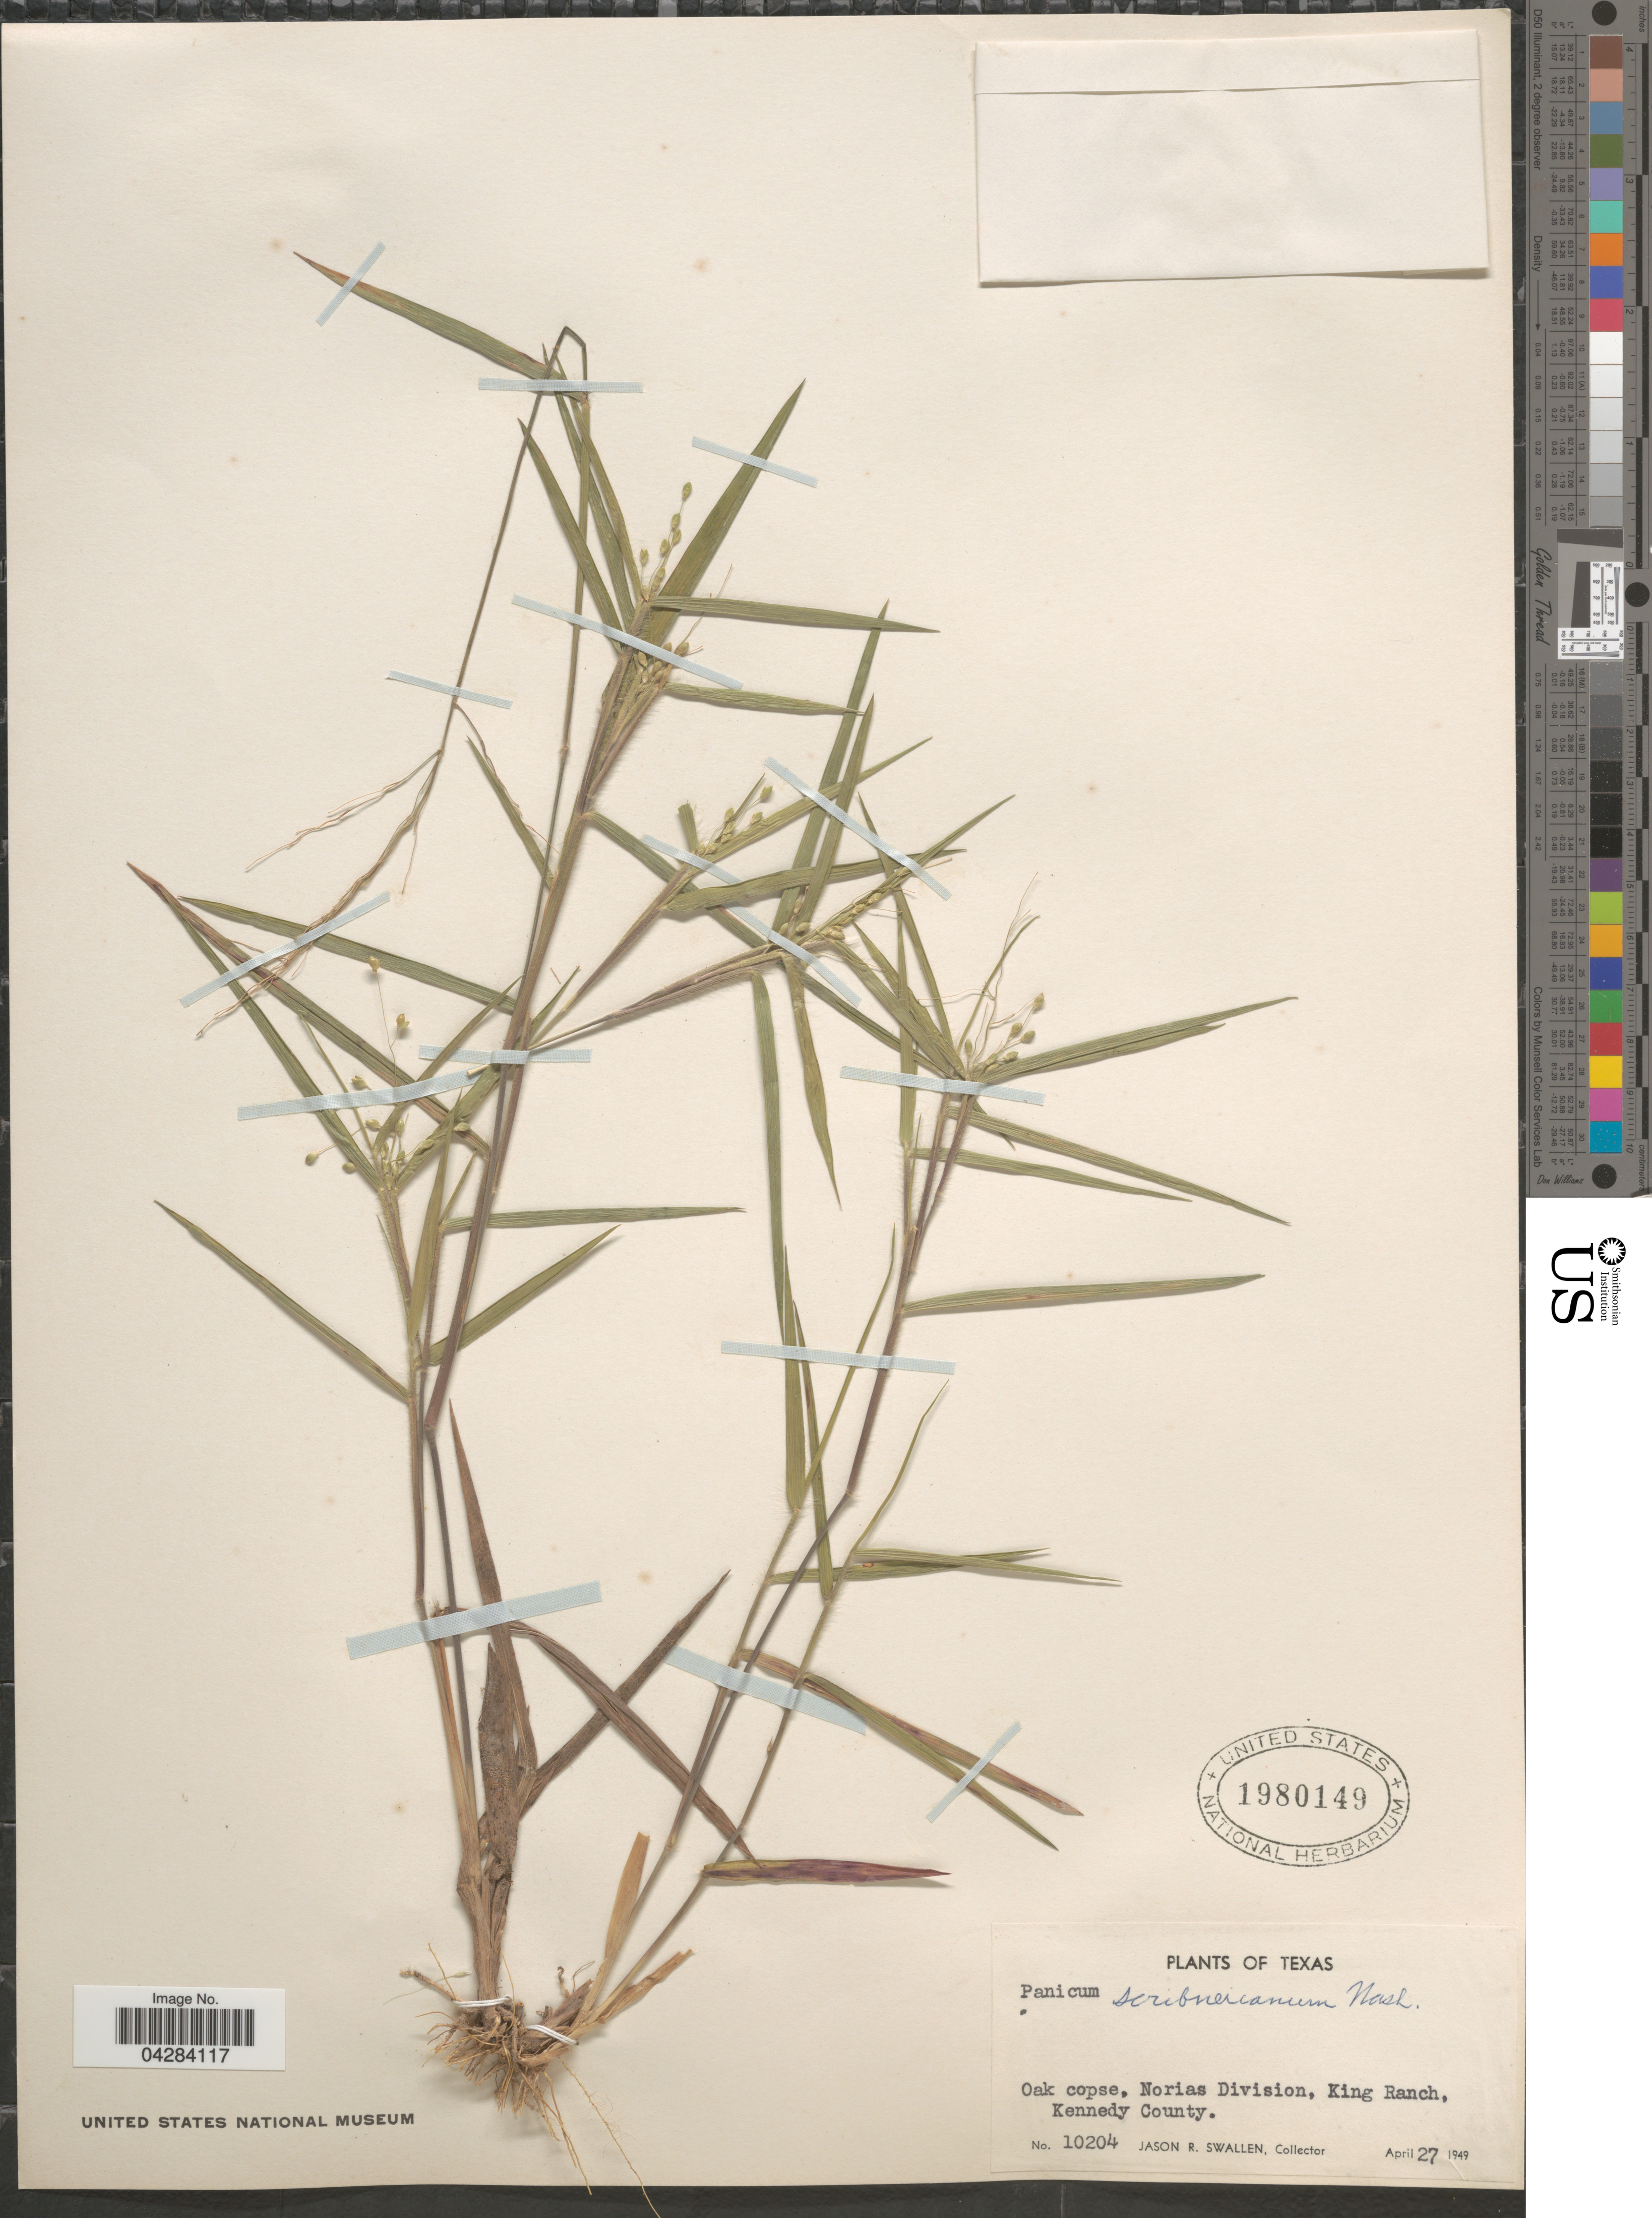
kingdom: Plantae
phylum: Tracheophyta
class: Liliopsida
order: Poales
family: Poaceae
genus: Dichanthelium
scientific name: Dichanthelium oligosanthes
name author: (Schult.) Gould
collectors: J. R. Swallen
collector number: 10204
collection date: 1949-04-27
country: United States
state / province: Texas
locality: Oak copes, Norias Division, King Ranch, Kennedy County.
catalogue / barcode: US 1980149